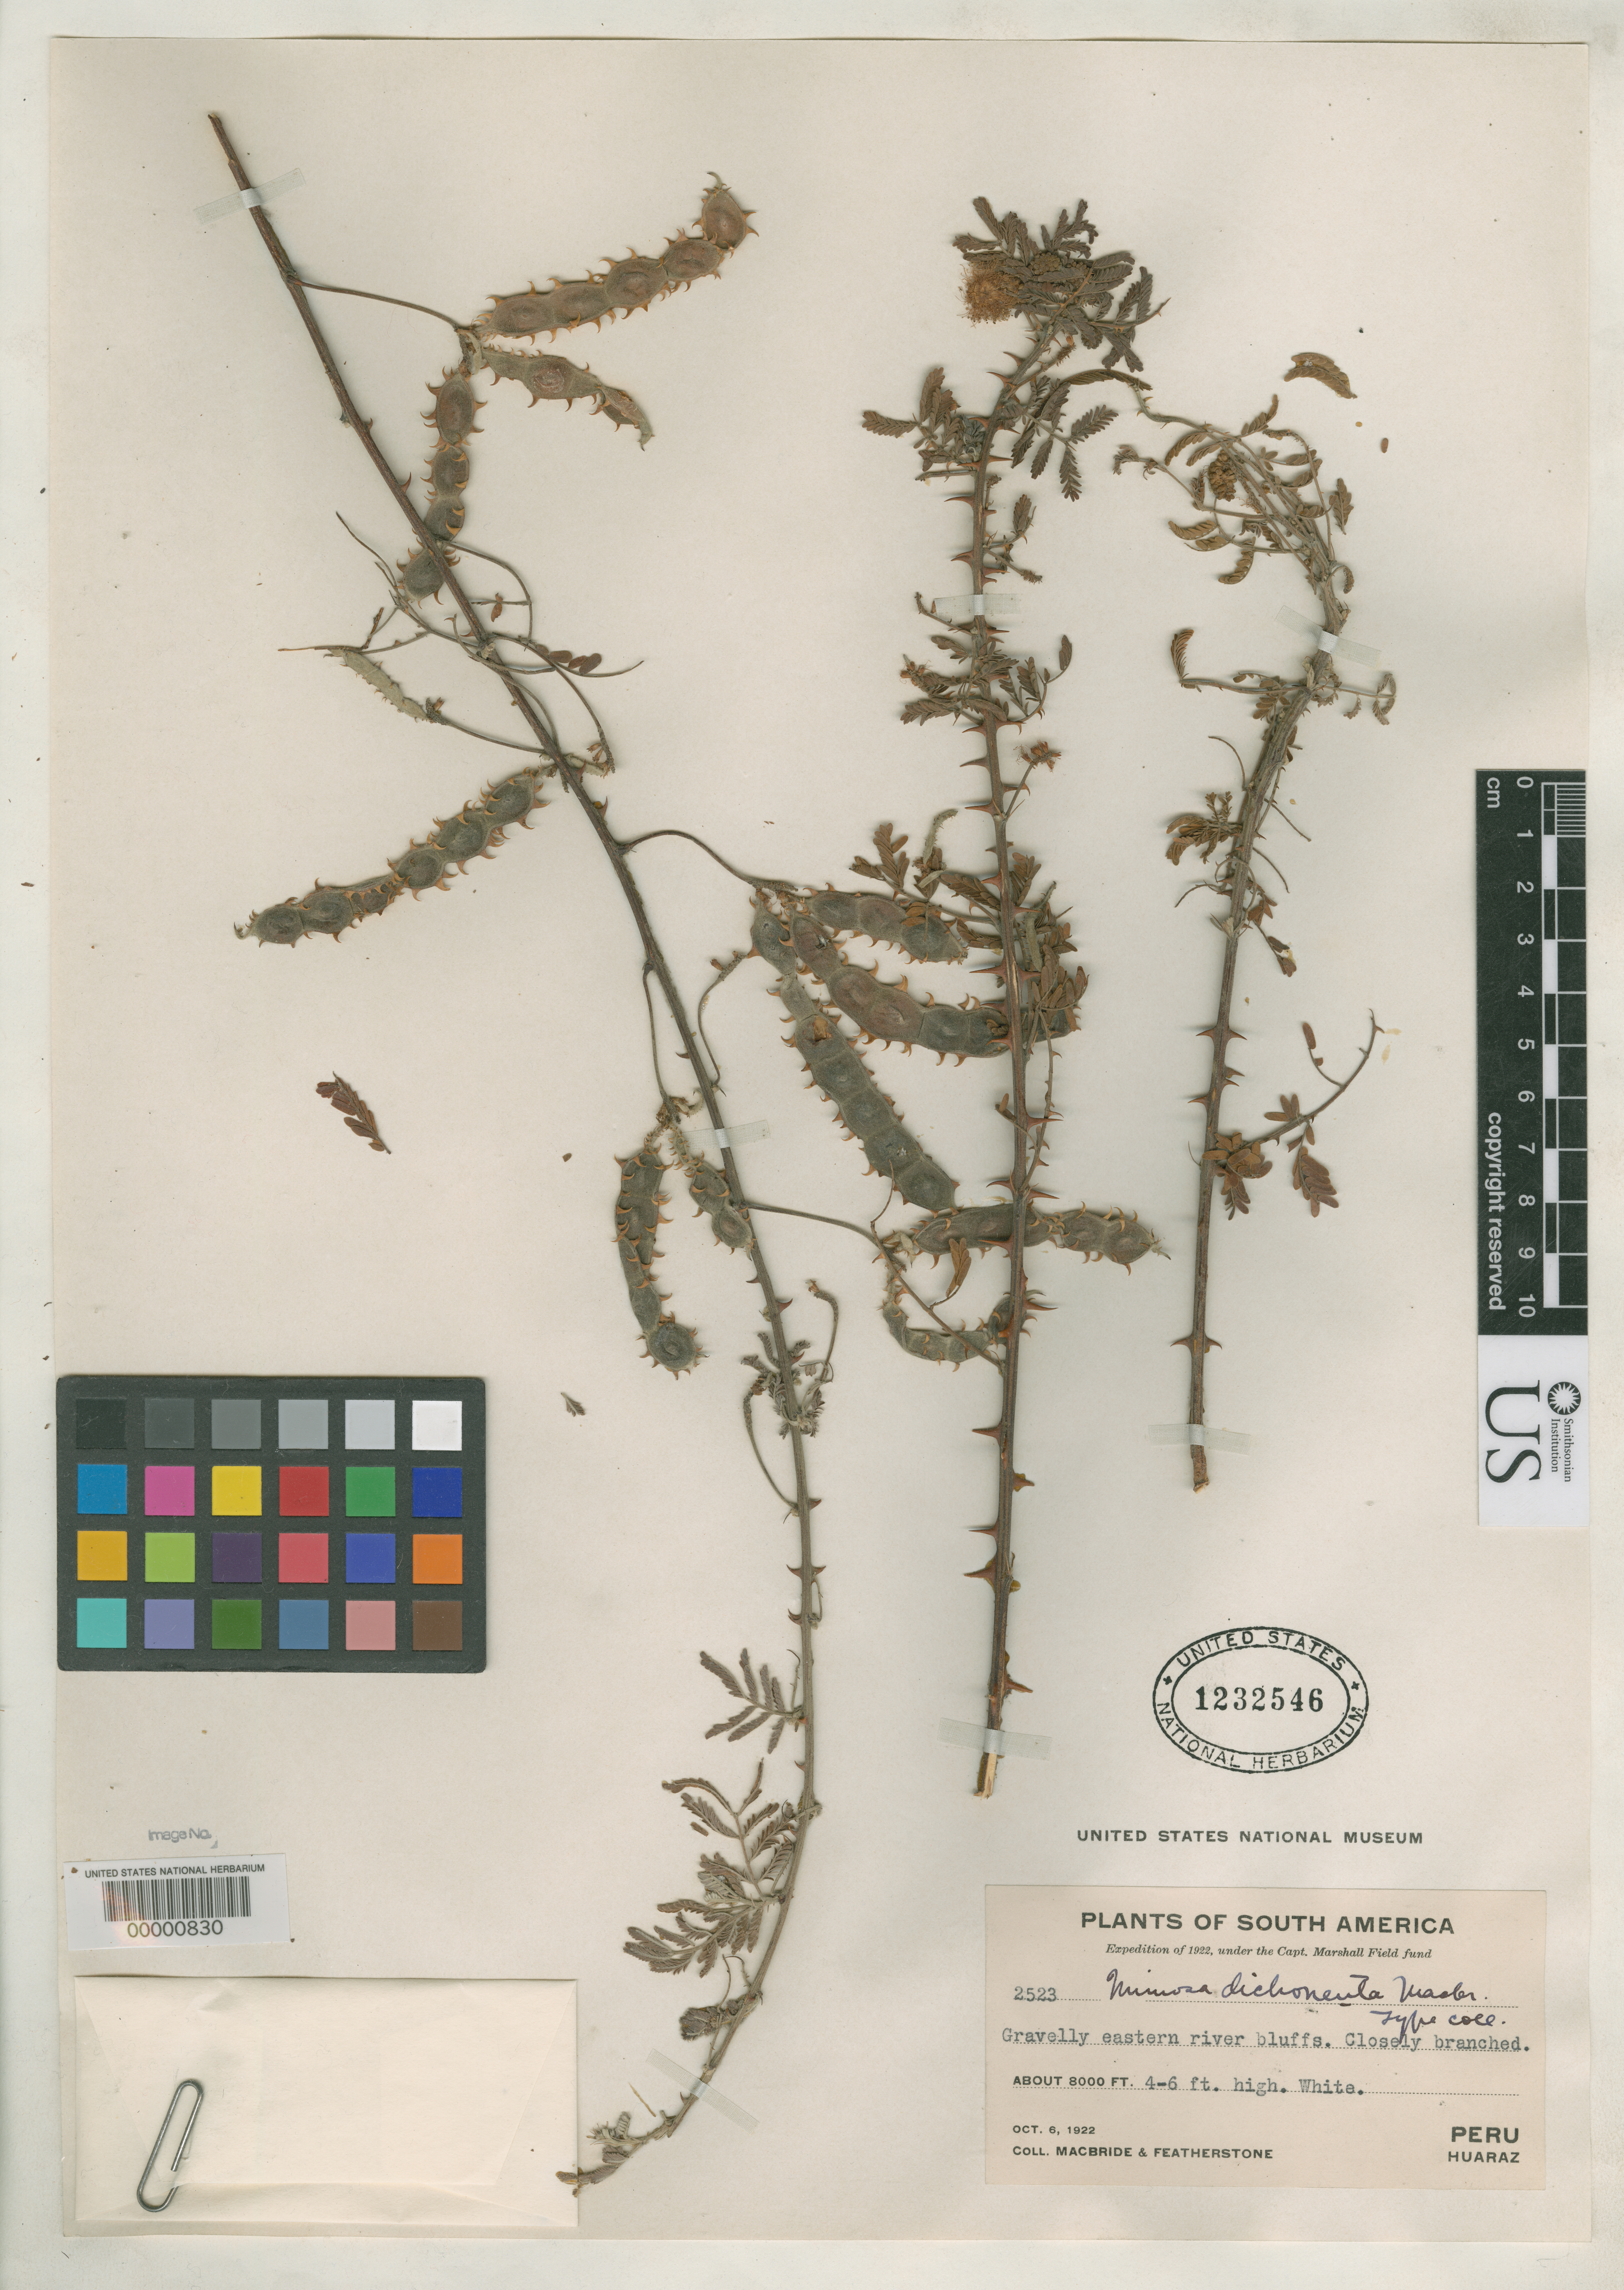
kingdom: Plantae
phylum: Tracheophyta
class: Magnoliopsida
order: Fabales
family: Fabaceae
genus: Mimosa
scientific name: Mimosa dichoneuta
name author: J.F. Macbr.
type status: Isotype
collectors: J. F. Macbride & W. Featherstone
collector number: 2523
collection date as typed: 06 Oct 1922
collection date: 1922-10-06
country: Peru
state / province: Ancash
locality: Huaraz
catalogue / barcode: US 1232546